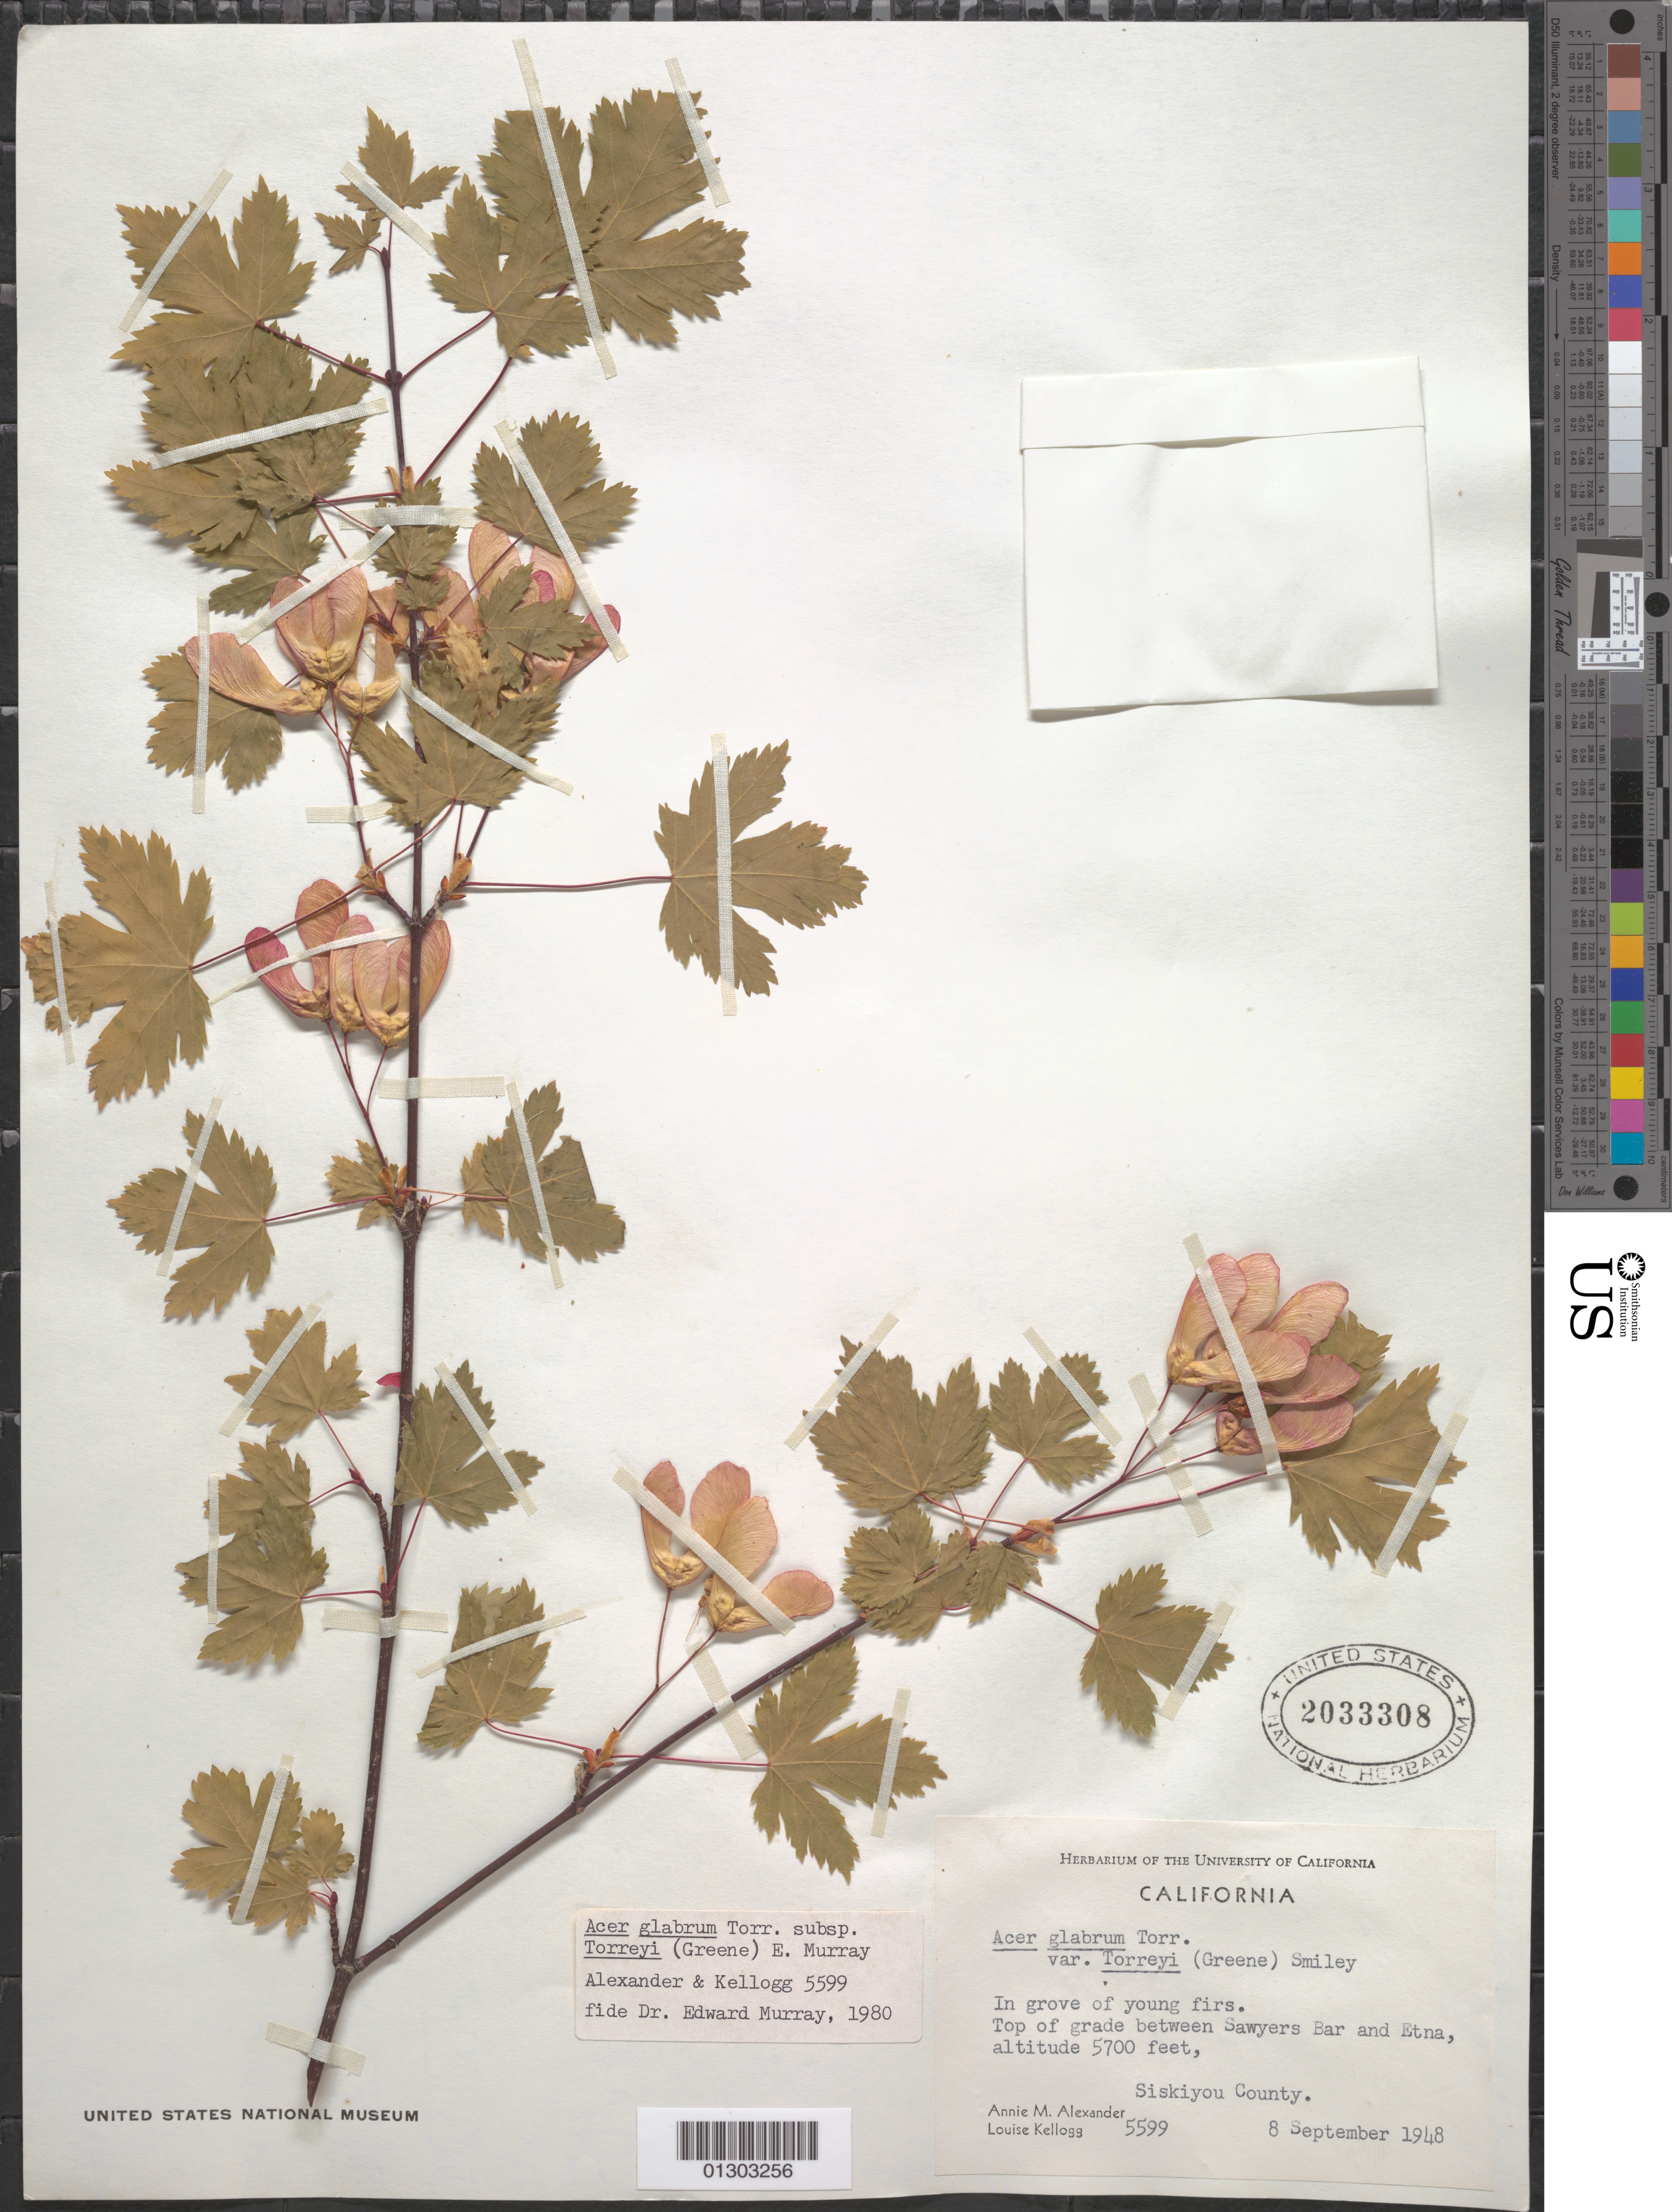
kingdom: Plantae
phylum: Tracheophyta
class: Magnoliopsida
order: Sapindales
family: Sapindaceae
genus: Acer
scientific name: Acer glabrum subsp. torreyi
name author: (Greene) A.E. Murray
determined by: Murray, Edward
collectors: A. M. Alexander & L. Kellogg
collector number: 5599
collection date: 1948-09-08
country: United States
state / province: California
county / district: Siskiyou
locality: Siskiyou County, top of grade between Sawyers Bar and Etna.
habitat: In grove of young firs.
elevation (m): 1737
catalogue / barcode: US 2033308